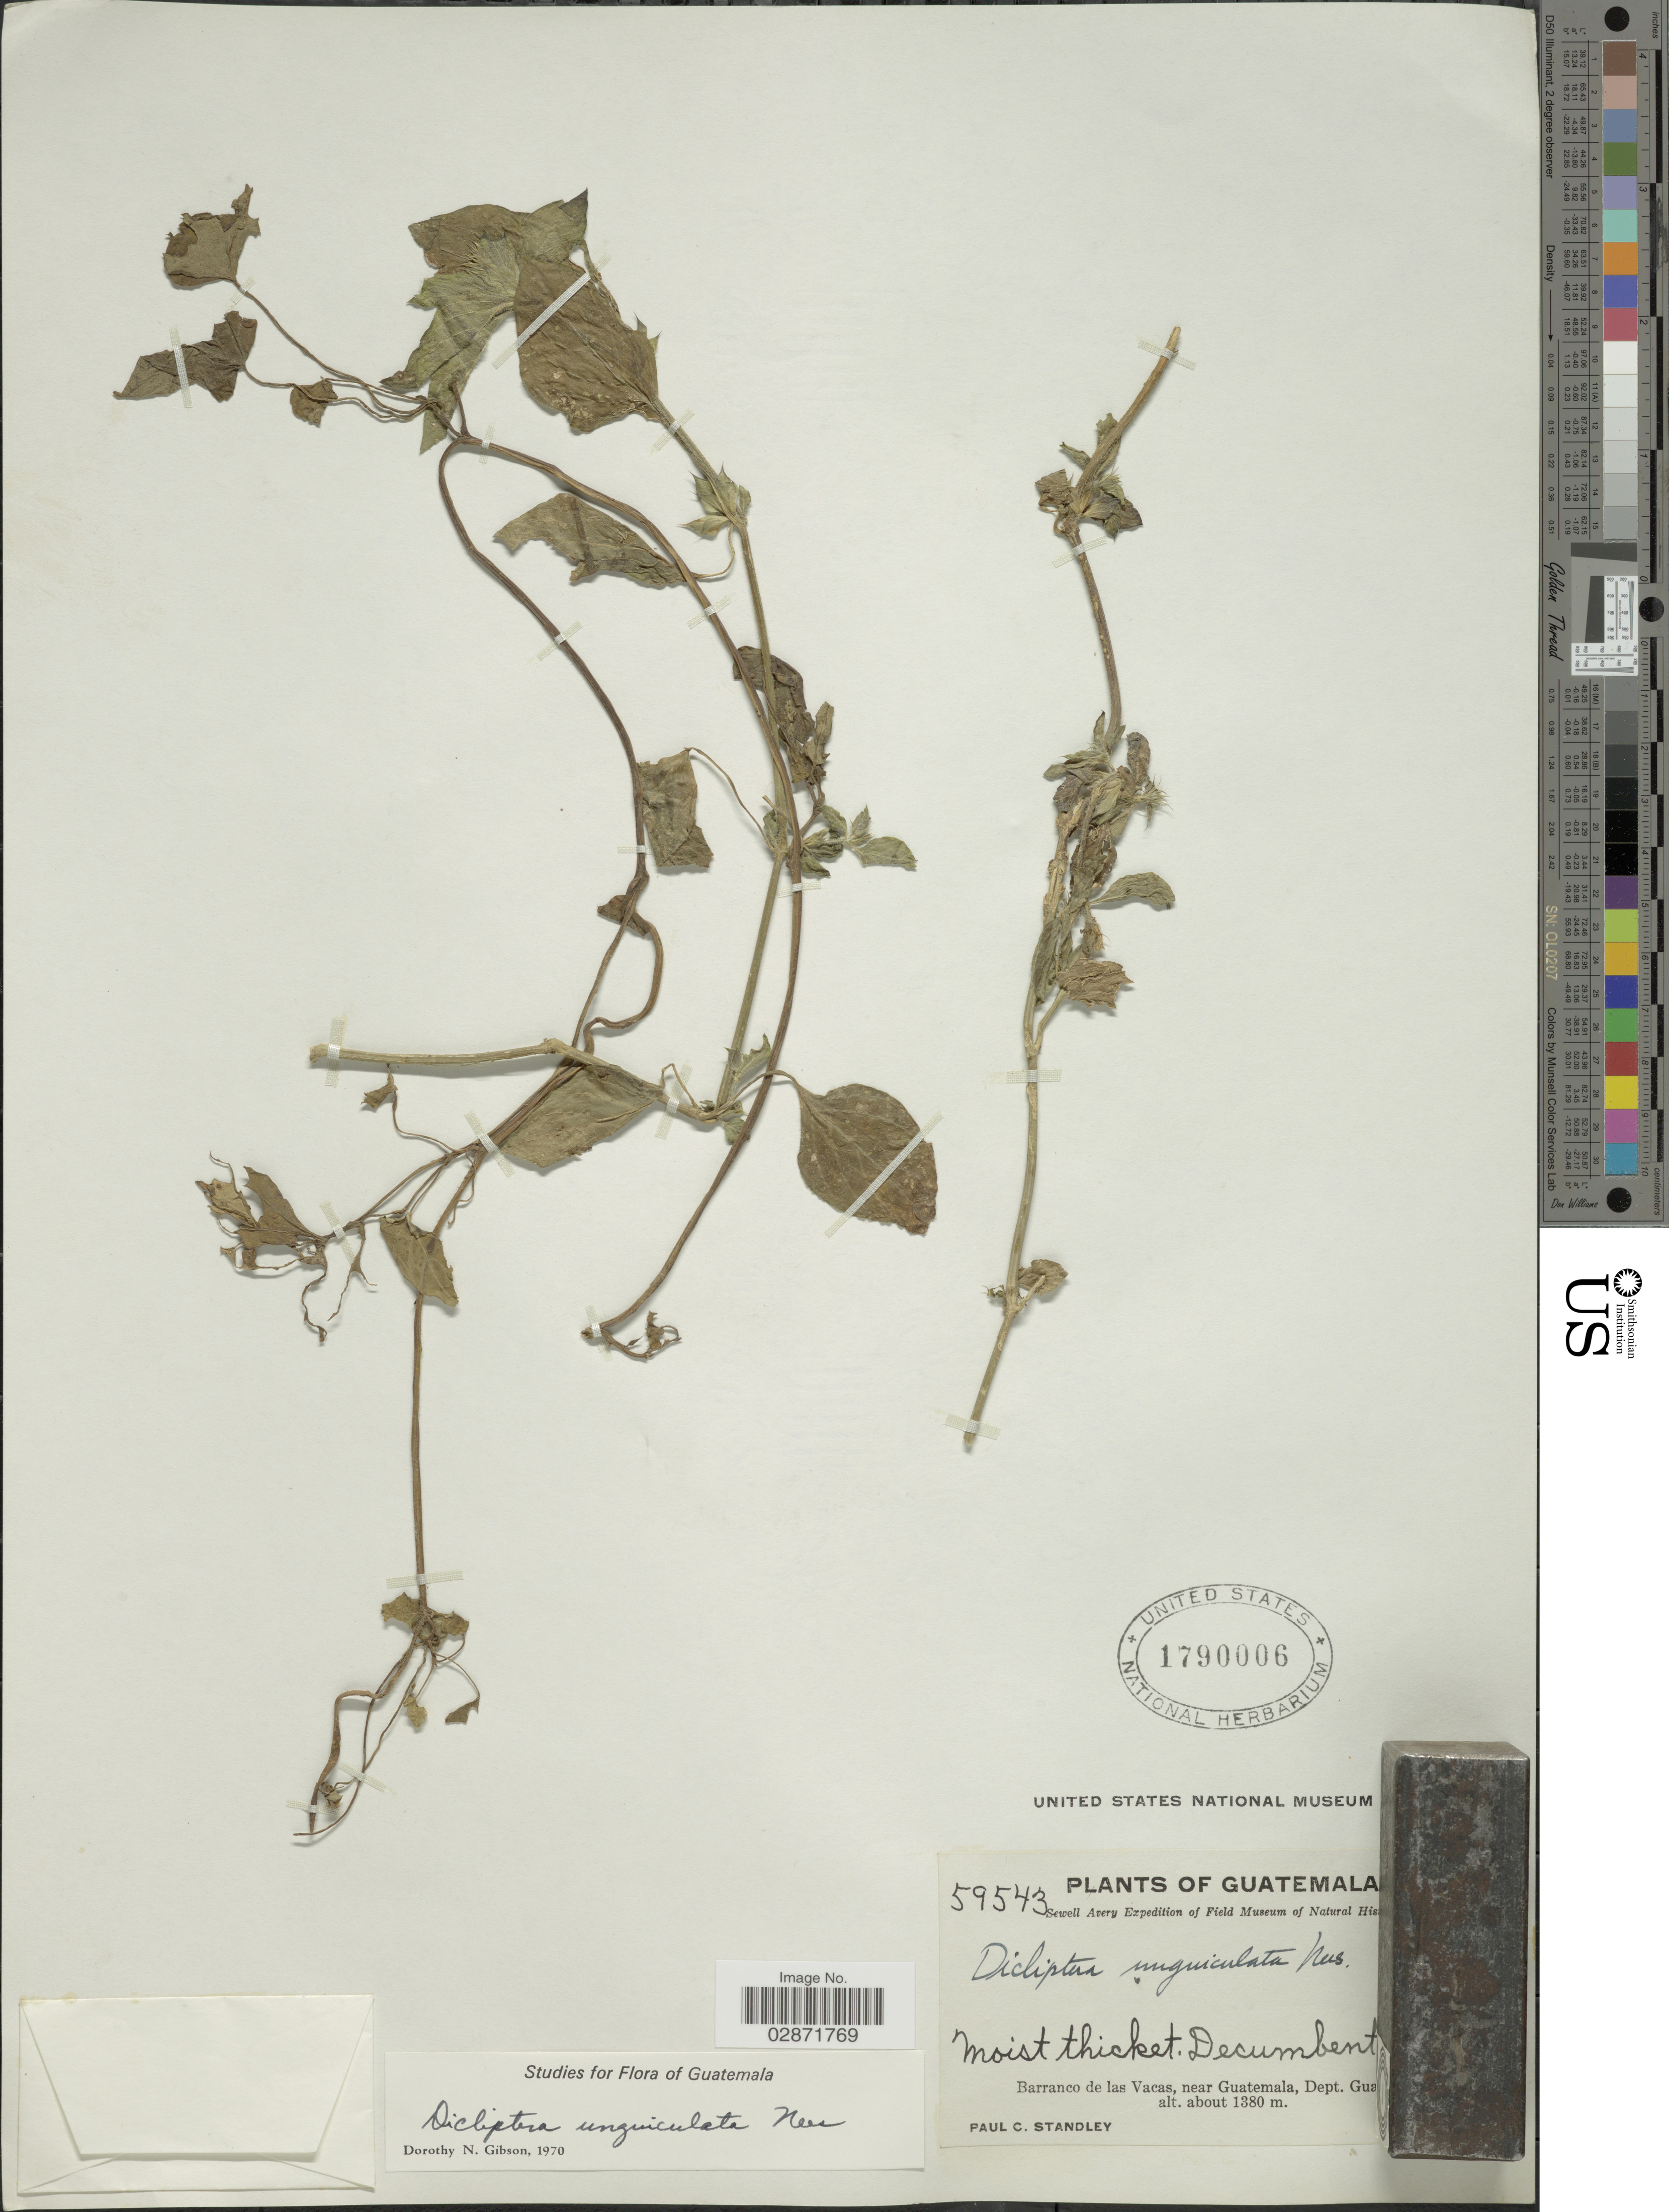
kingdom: Plantae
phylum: Tracheophyta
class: Magnoliopsida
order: Lamiales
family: Acanthaceae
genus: Dicliptera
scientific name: Dicliptera unguiculata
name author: Nees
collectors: P. C. Standley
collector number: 59543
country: Guatemala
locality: Barranco de las Vacas, near Guatemala, Dept. [illegible text]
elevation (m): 1380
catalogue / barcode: US 1790006